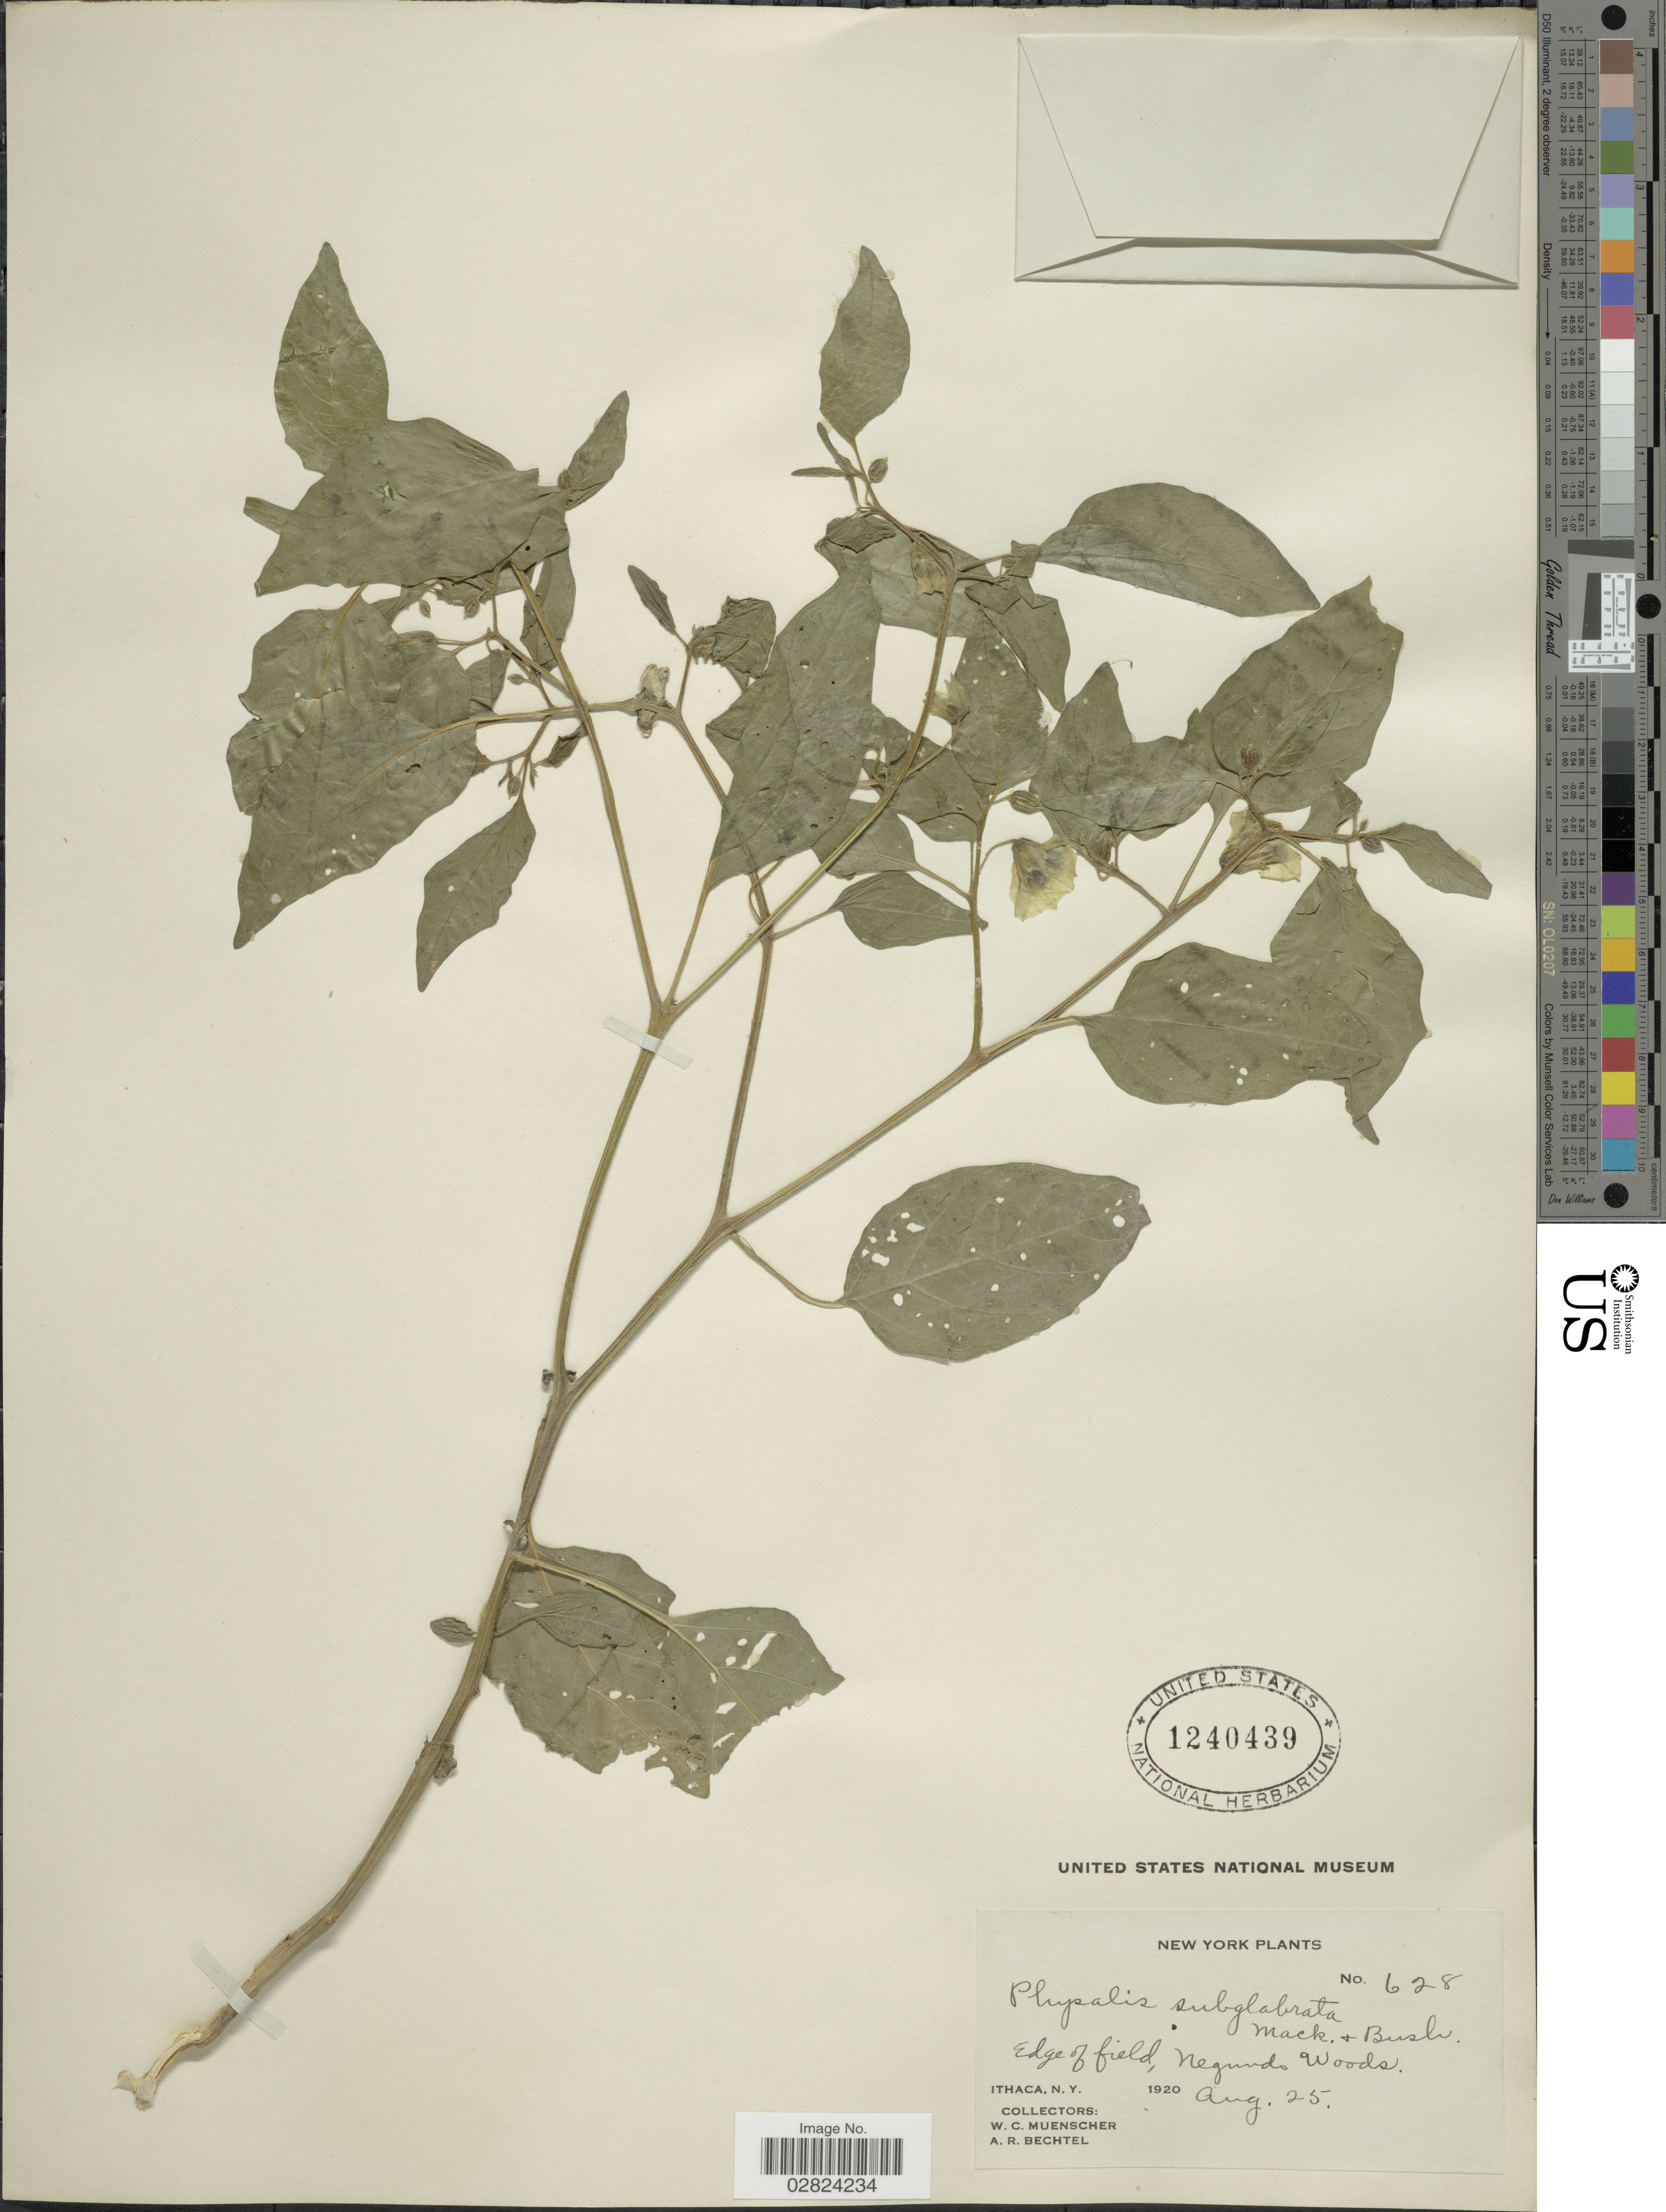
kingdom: Plantae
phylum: Tracheophyta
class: Magnoliopsida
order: Solanales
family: Solanaceae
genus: Physalis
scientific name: Physalis subglabrata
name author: Mack. & Bush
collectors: W. Muenscher & A. Bechtel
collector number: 628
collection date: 1920-08-25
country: United States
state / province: New York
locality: Edge of field, Negundo Woods, Ithaca, N.Y.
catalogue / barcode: US 1240439